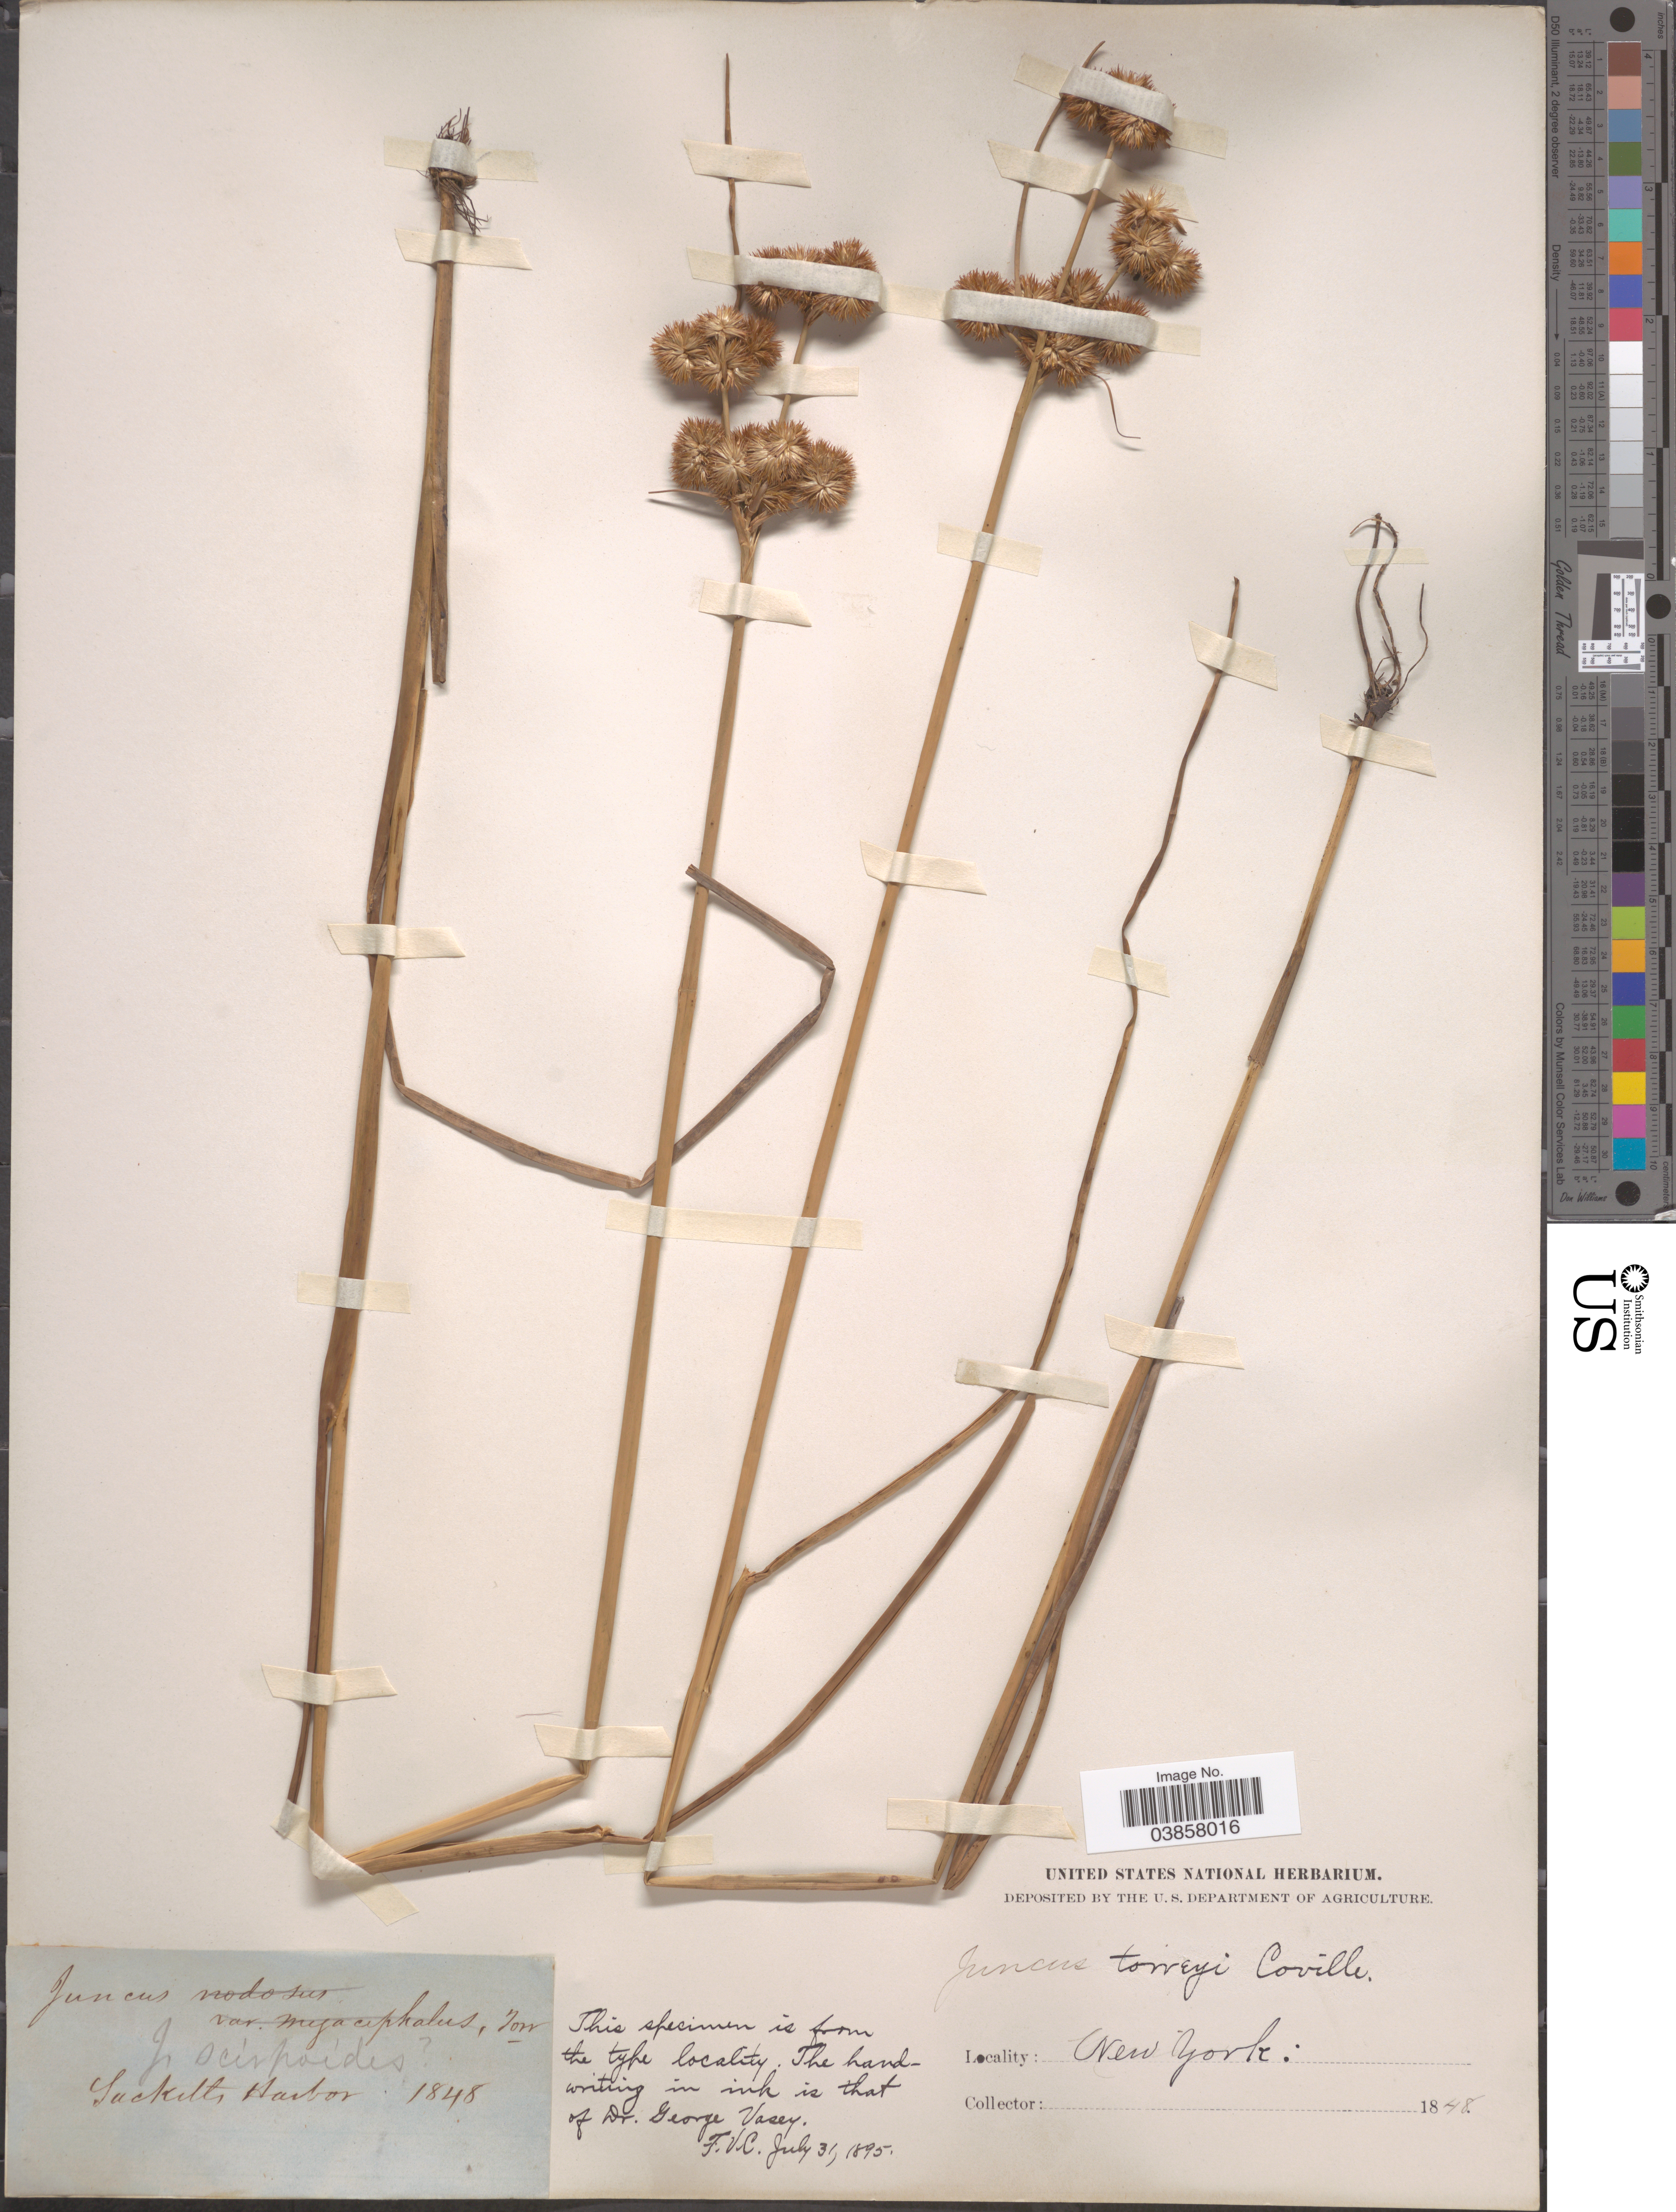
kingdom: Plantae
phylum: Tracheophyta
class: Liliopsida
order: Poales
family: Juncaceae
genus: Juncus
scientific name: Juncus torreyi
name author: Coville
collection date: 1848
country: United States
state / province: New York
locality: Socketts Harbor.